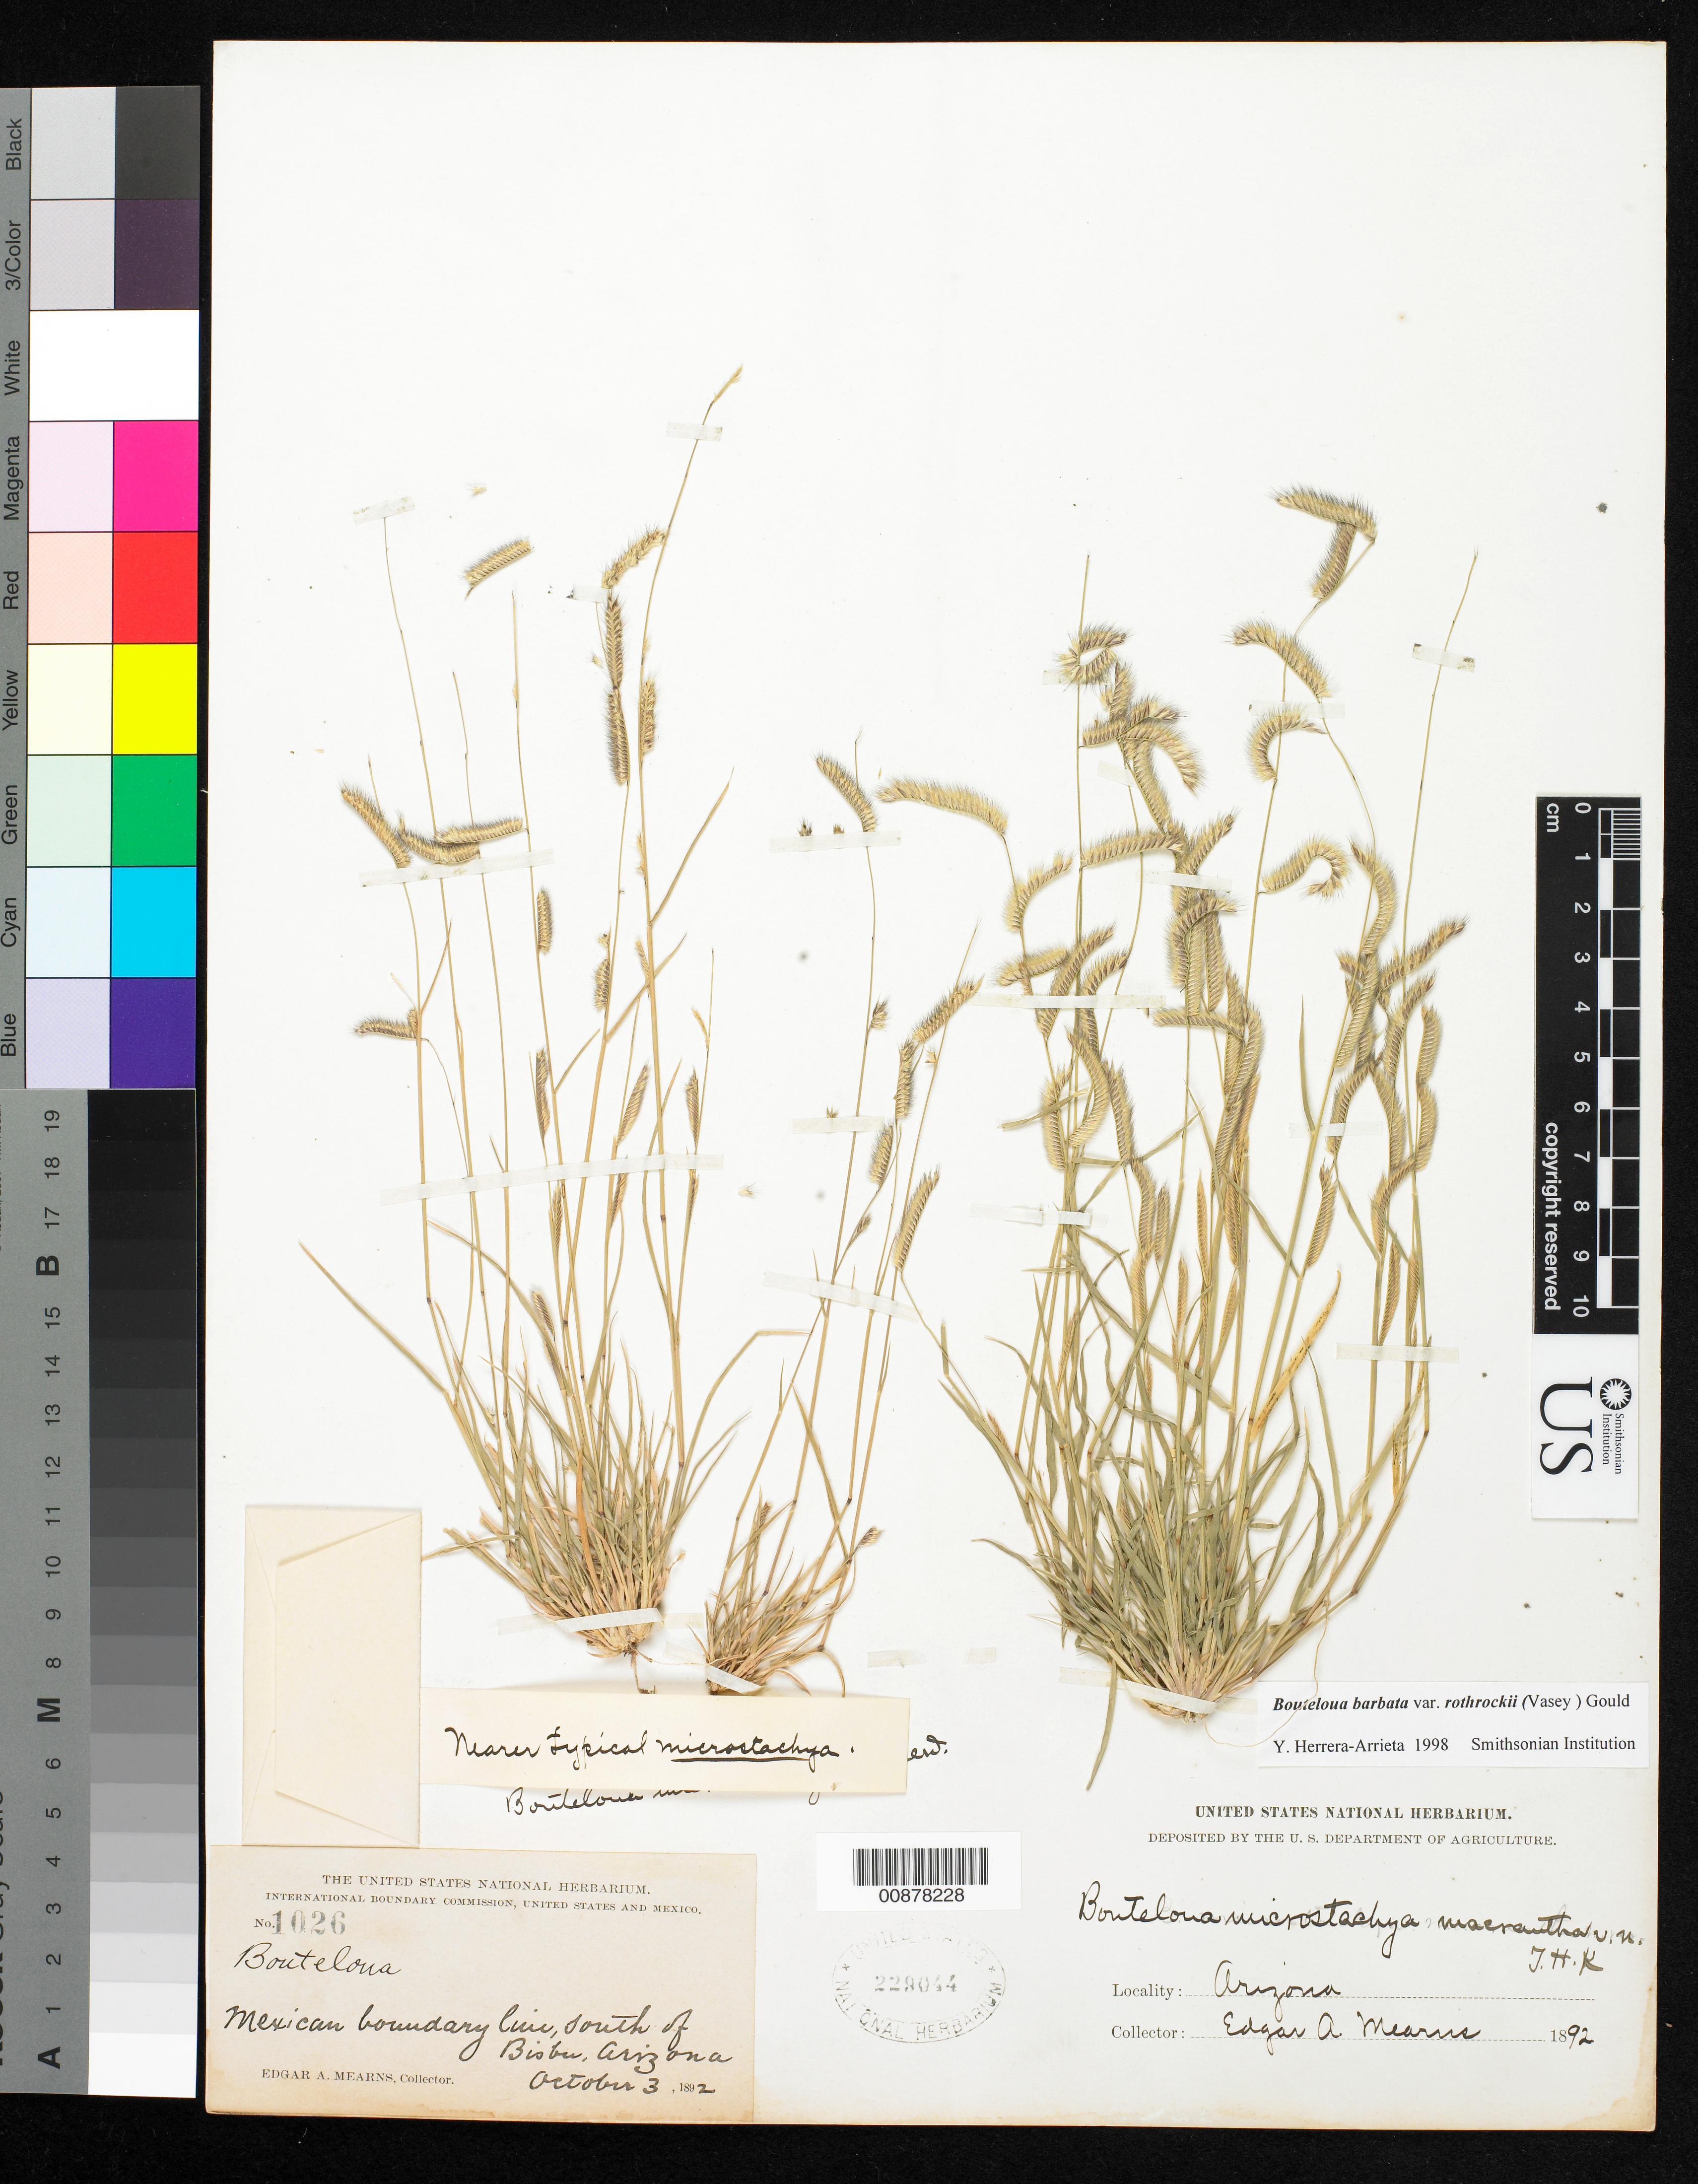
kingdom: Plantae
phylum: Tracheophyta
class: Liliopsida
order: Poales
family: Poaceae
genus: Bouteloua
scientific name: Bouteloua barbata var. rothrockii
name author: (Vasey) Gould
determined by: Herrera Arrieta, Y., (CIIDIR), Instituto Politecnico Nacional (MEXICO)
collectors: E. A. Mearns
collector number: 1026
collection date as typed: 03 Oct 1892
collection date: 1892-10-03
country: United States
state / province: Arizona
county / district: Cochise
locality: Mexican Boundary Line, S of Bisbee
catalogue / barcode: US 229044